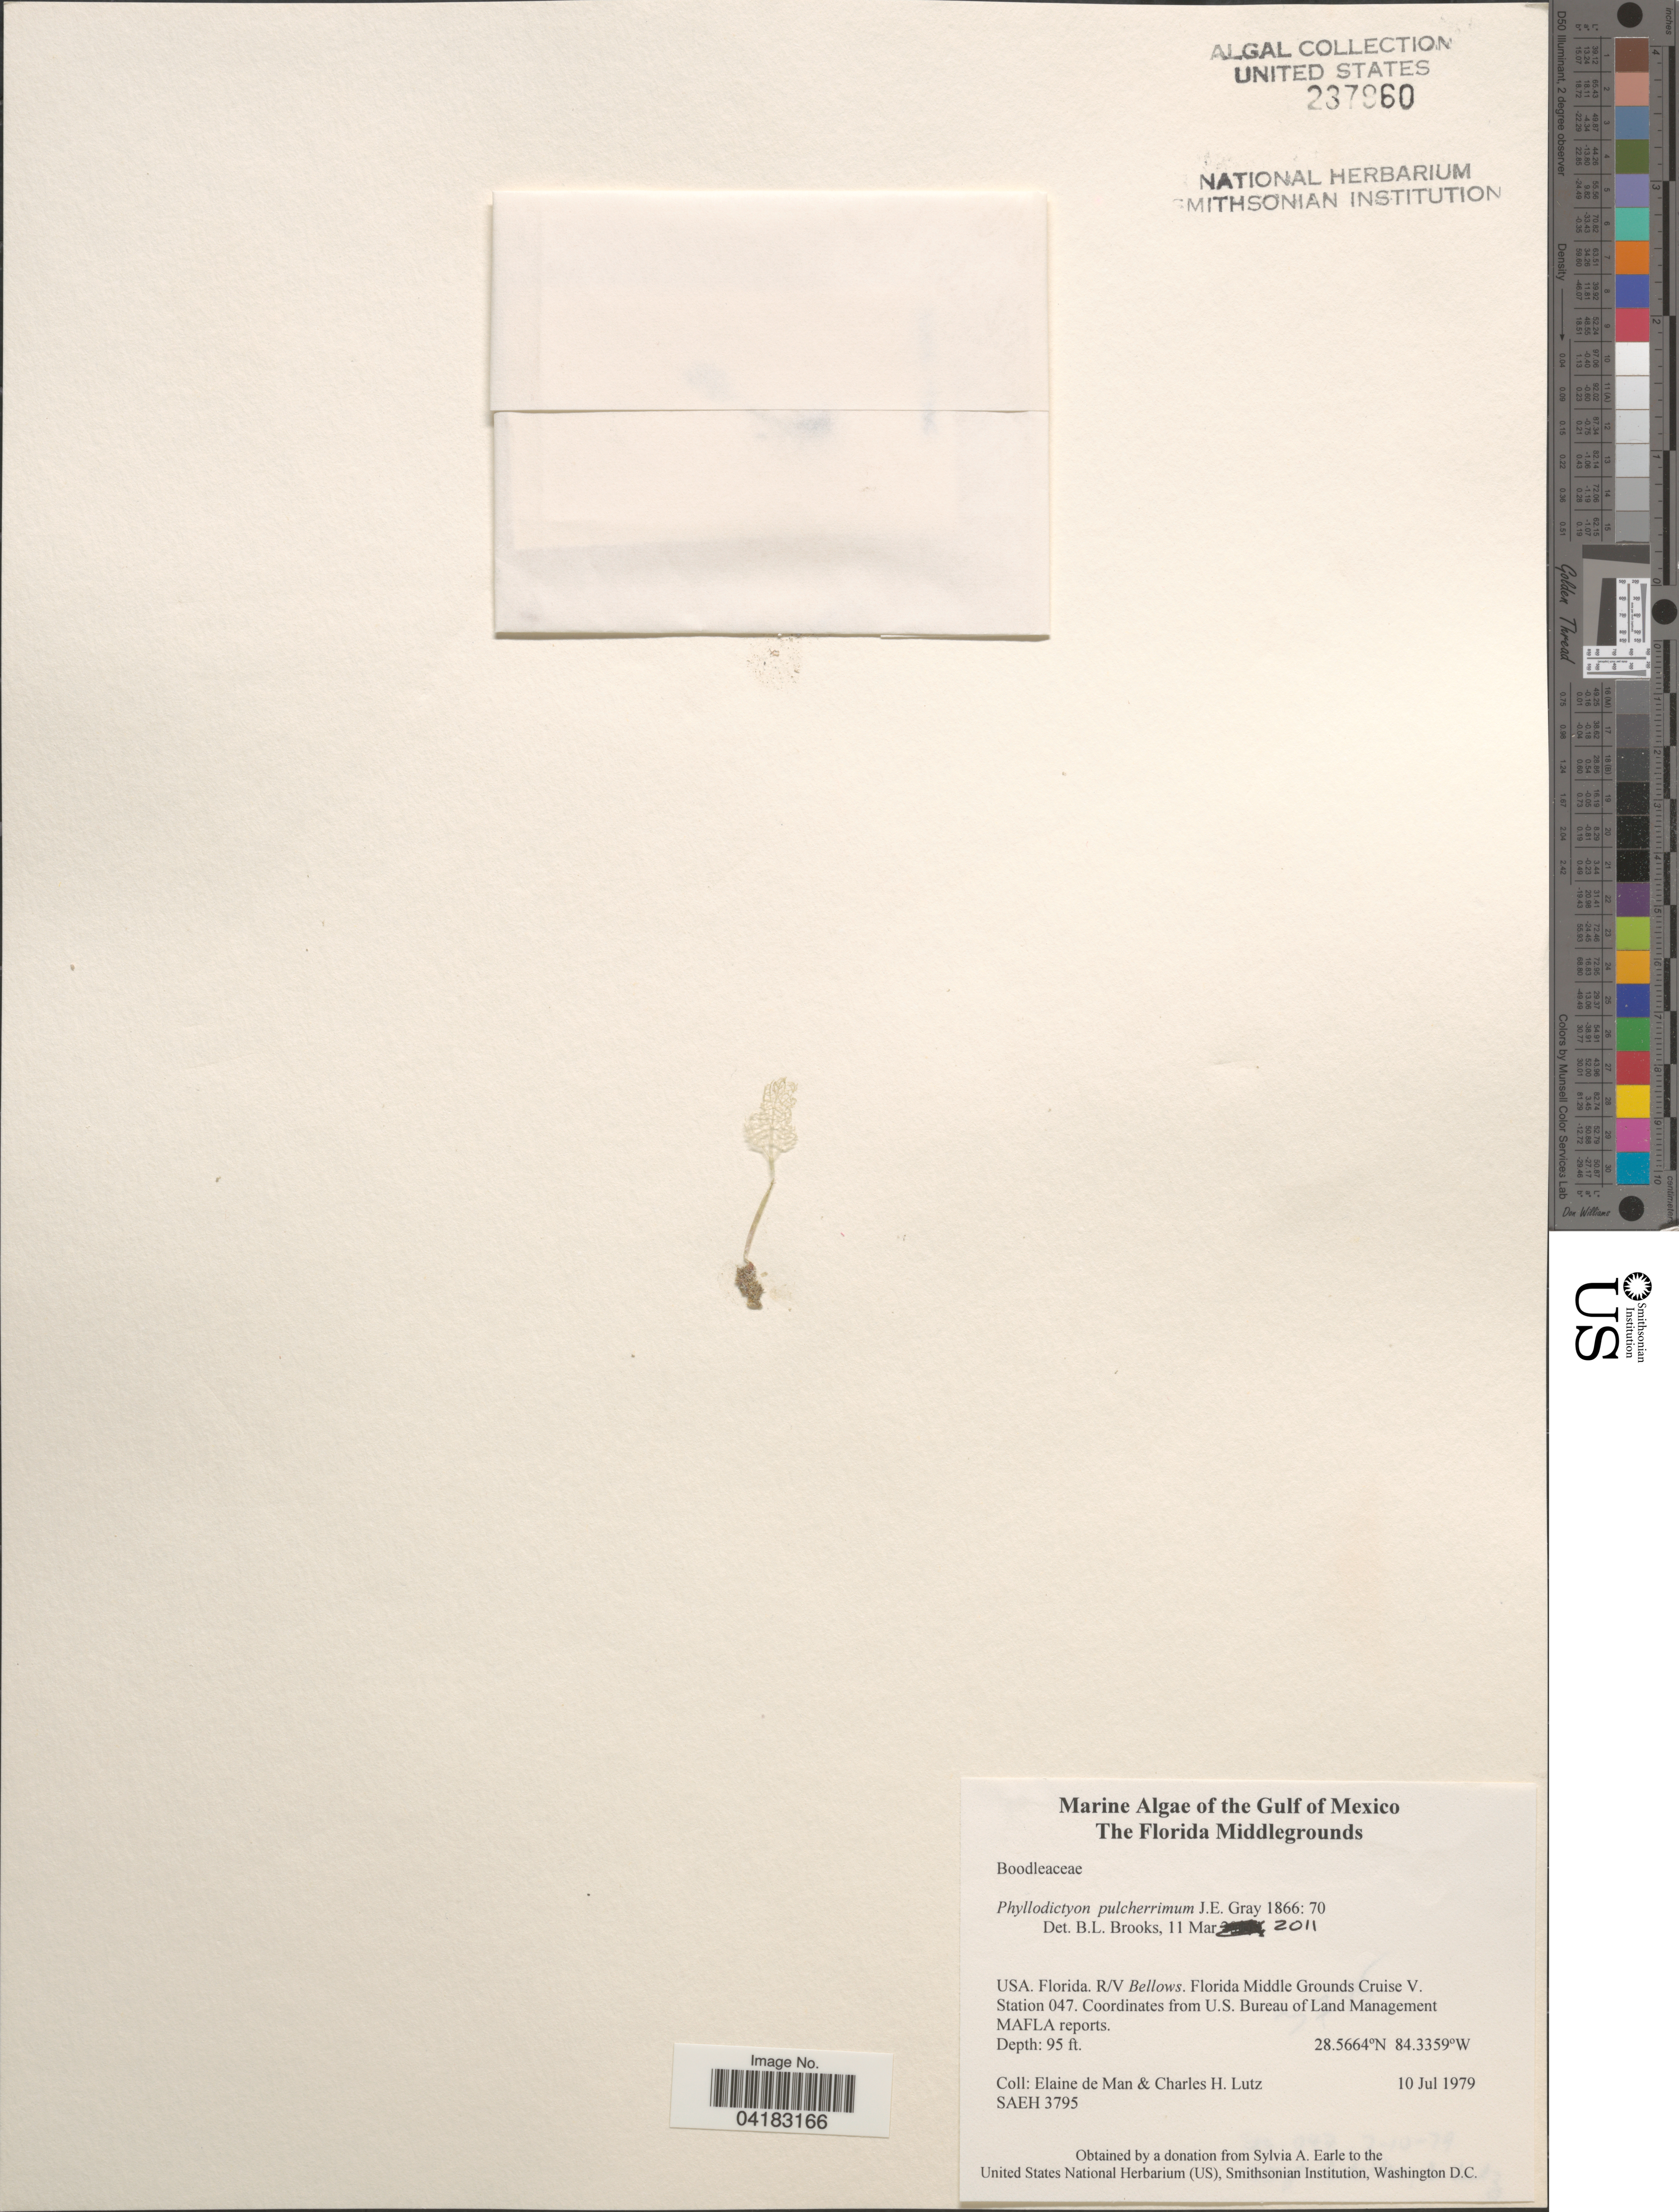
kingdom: Plantae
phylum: Chlorophyta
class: Ulvophyceae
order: Siphonocladales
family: Boodleaceae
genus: Phyllodictyon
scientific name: Phyllodictyon pulcherrimum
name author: J.E. Gray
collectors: E. de Man & C. Lutz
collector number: SAEH3795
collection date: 1979-07-10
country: United States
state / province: Florida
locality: Gulf of Mexico. R/V Bellows. Florida Middle Grounds Cruise V. Station 047.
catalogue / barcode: US 237960